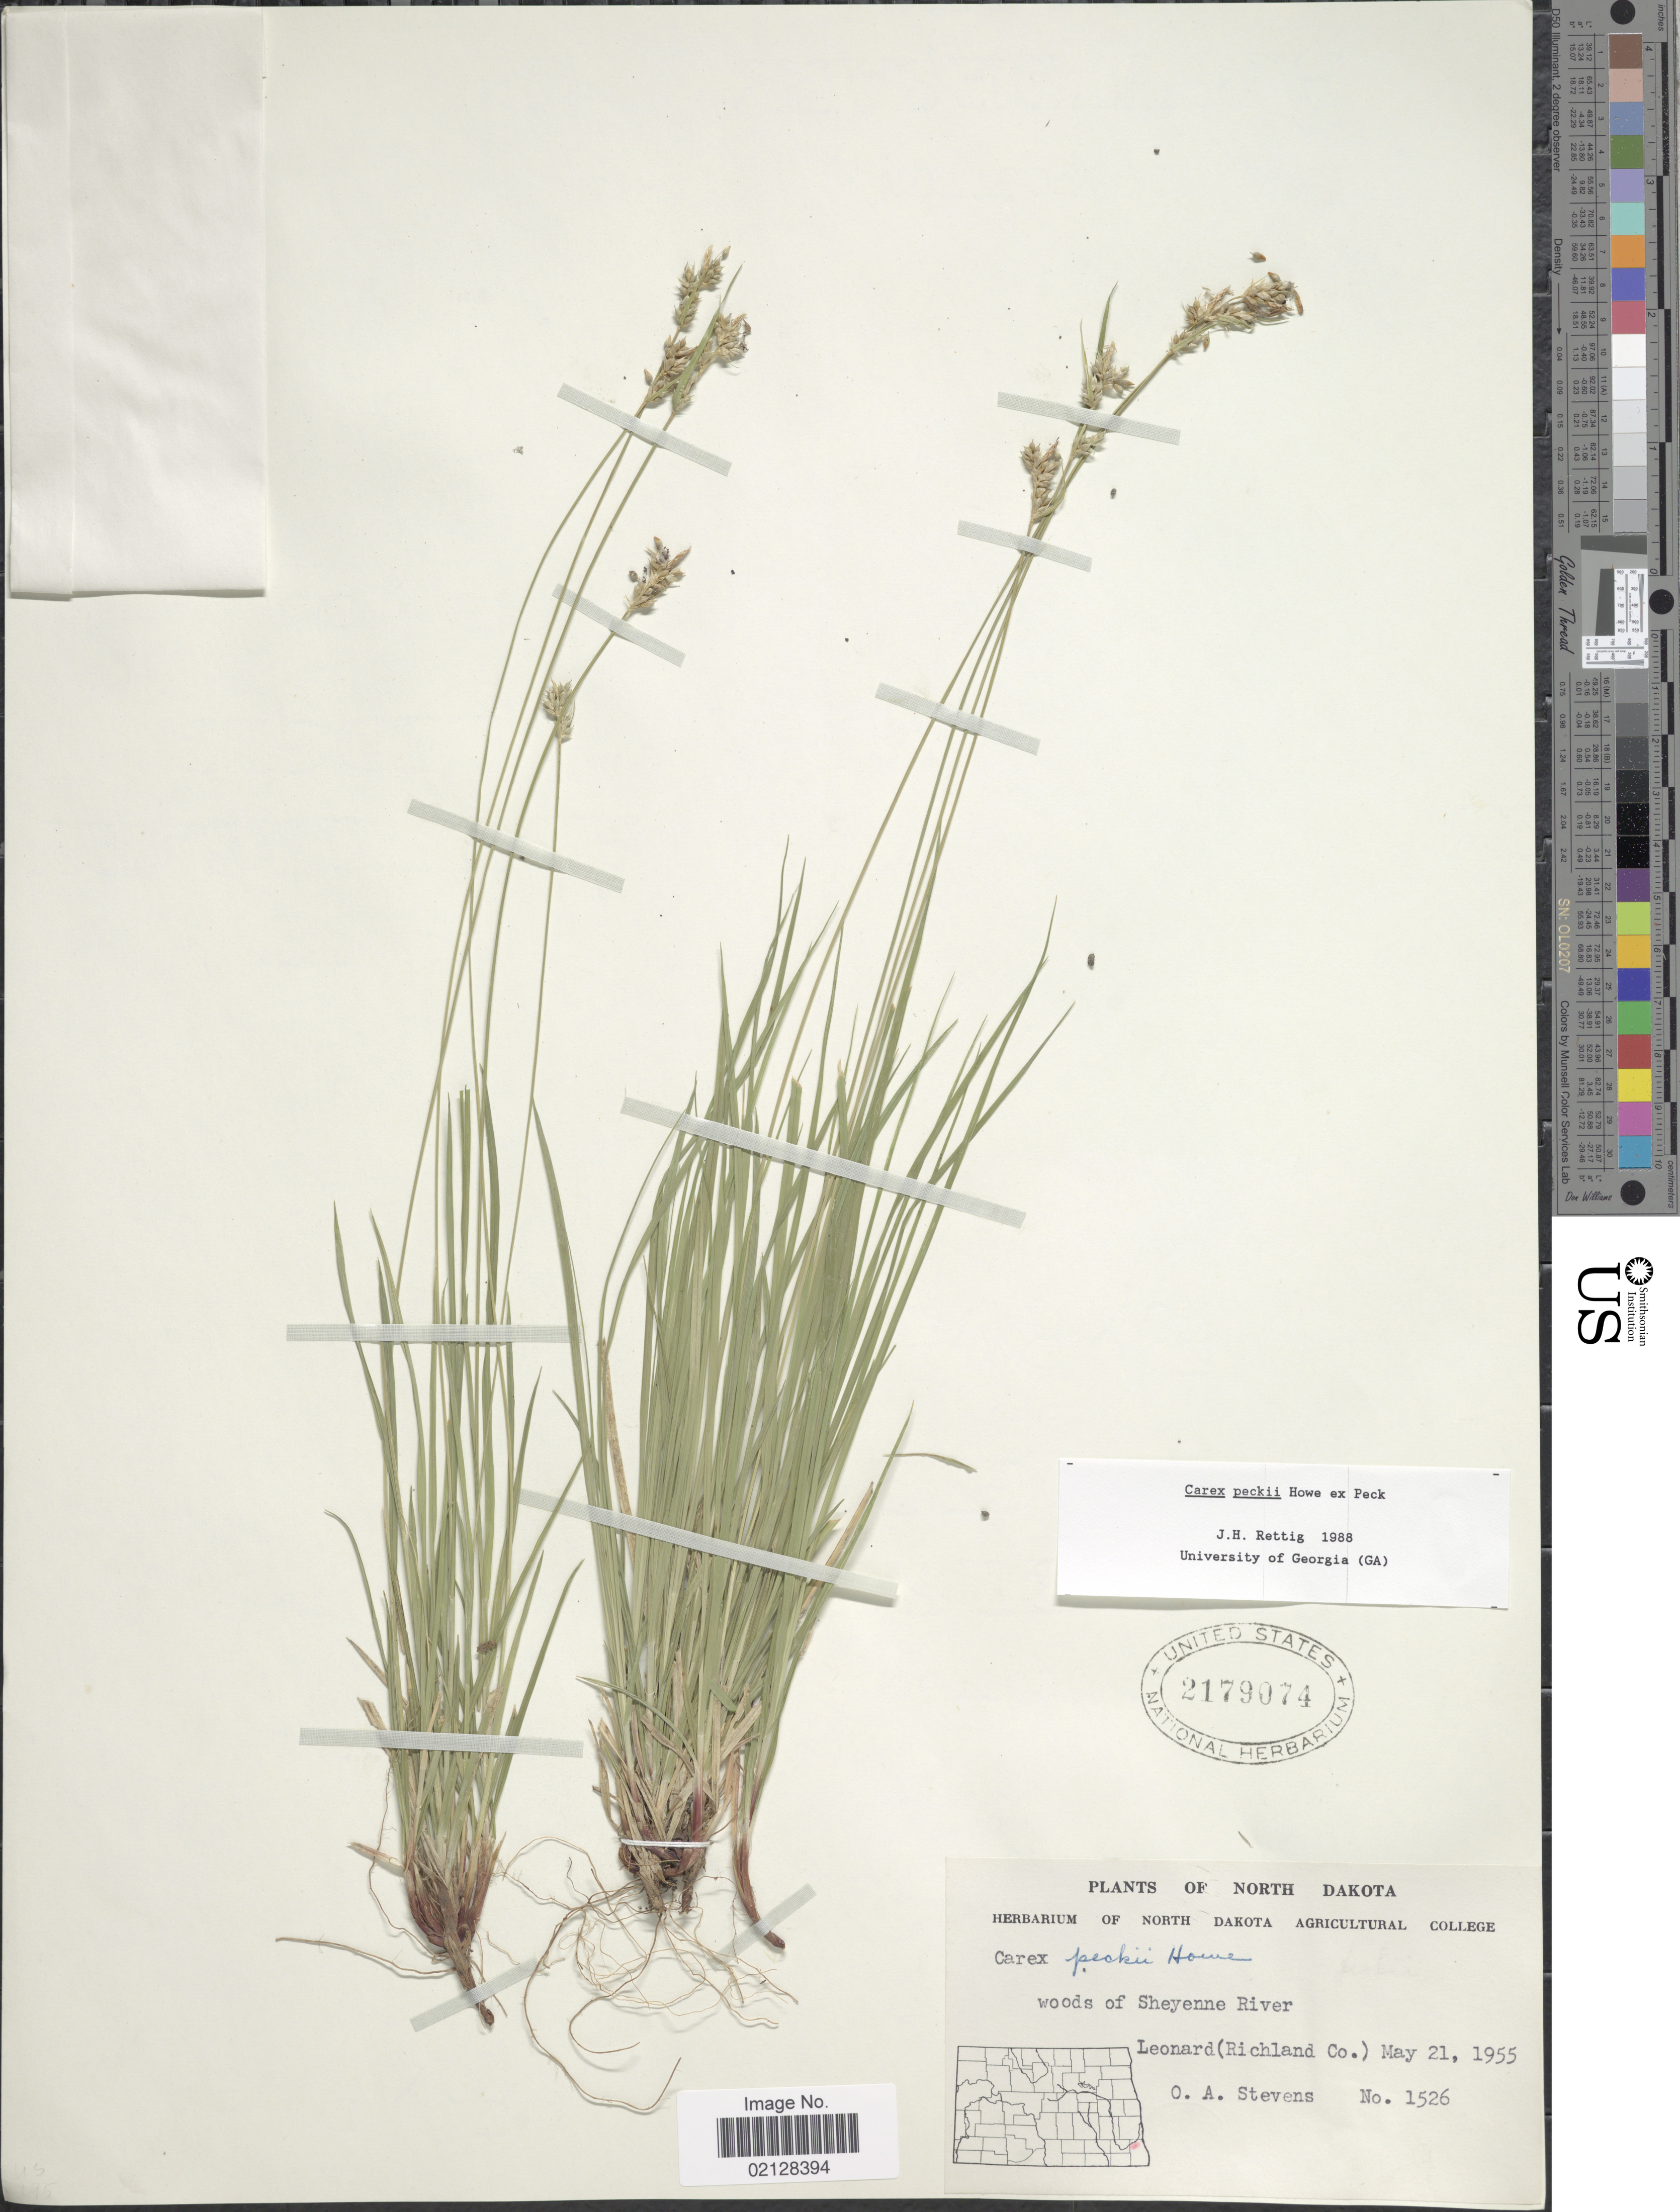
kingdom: Plantae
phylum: Tracheophyta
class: Liliopsida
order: Poales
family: Cyperaceae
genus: Carex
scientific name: Carex peckii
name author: Howe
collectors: O. A. Stevens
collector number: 1526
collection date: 1955-05-21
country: United States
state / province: North Dakota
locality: Woods of Sheyenne River Leonard (Richland Co.)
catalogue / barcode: US 2179074